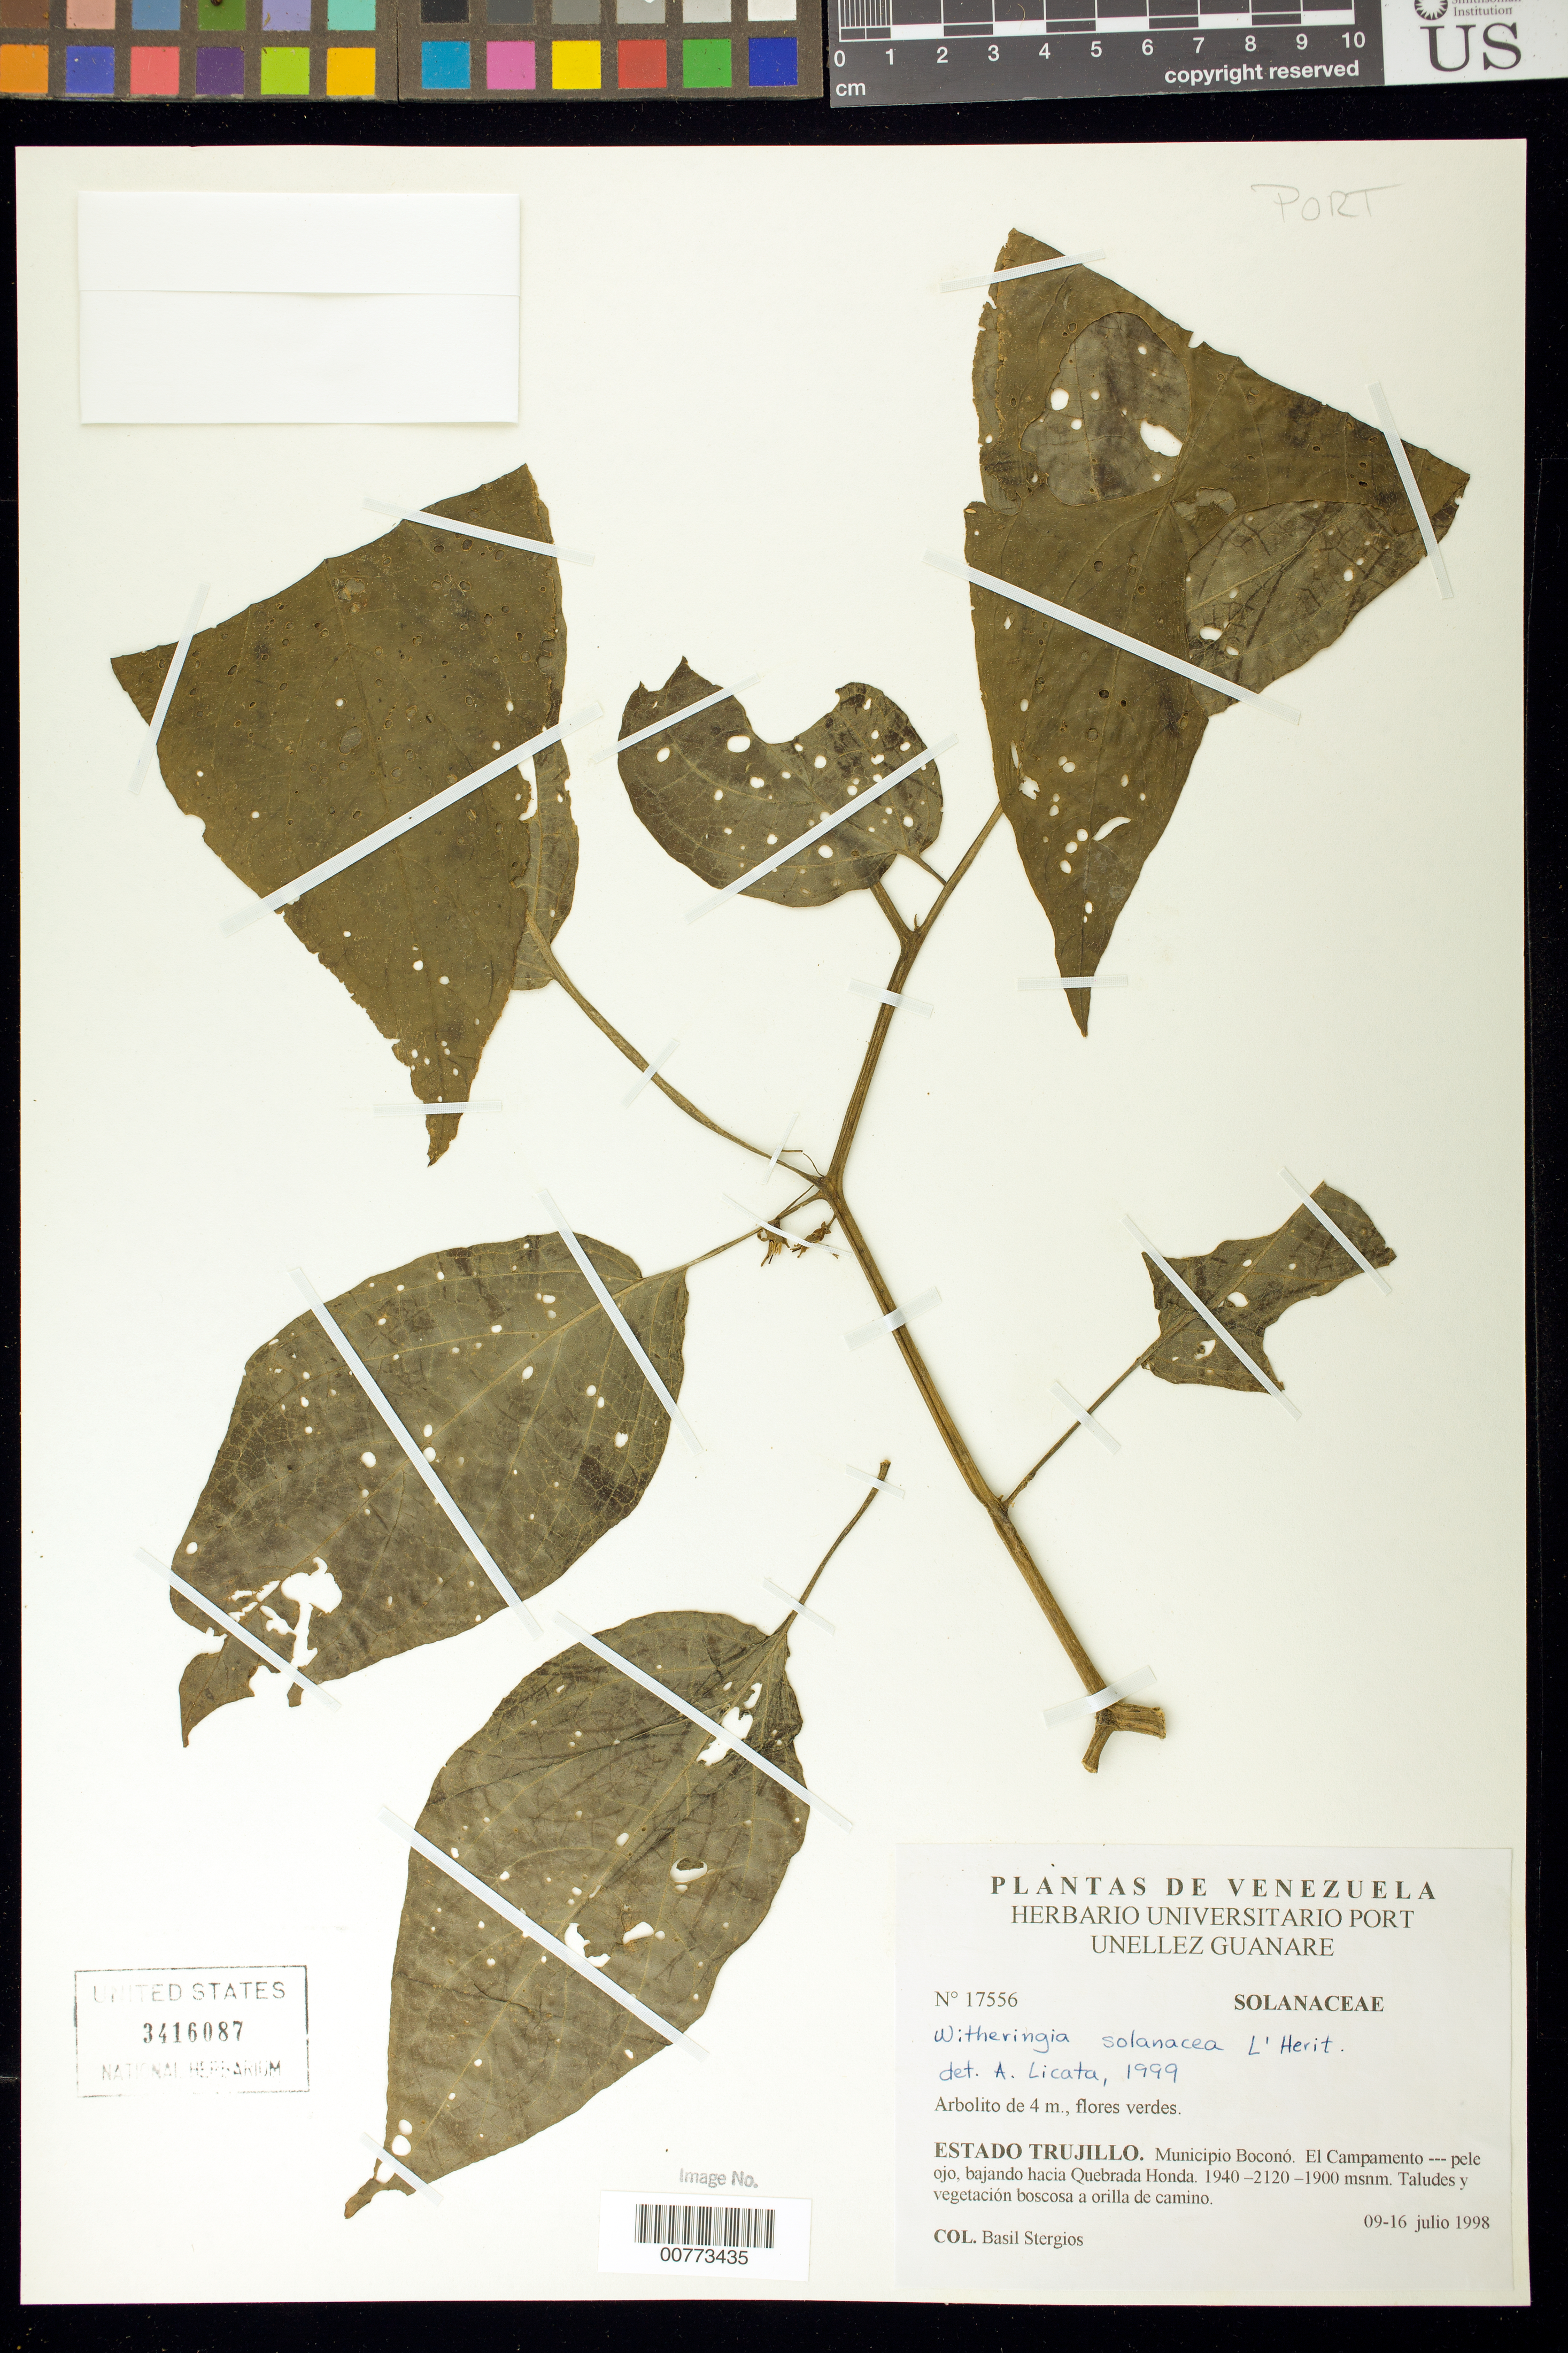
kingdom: Plantae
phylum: Tracheophyta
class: Magnoliopsida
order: Solanales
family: Solanaceae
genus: Witheringia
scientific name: Witheringia solanacea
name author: L'Hér.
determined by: Licata, A., (PORT), Univ. Nac. Exp. de los Llanos Ezequiel Zamora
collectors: B. G. Stergios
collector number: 17556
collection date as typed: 09 Jul 1998 to 16 Jul 1998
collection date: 1998-07-09/1998-07-16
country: Venezuela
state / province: Trujillo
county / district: Boconó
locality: El Campamento-pele ojo, bajando hacia Quebrada Honda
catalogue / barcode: US 3416087